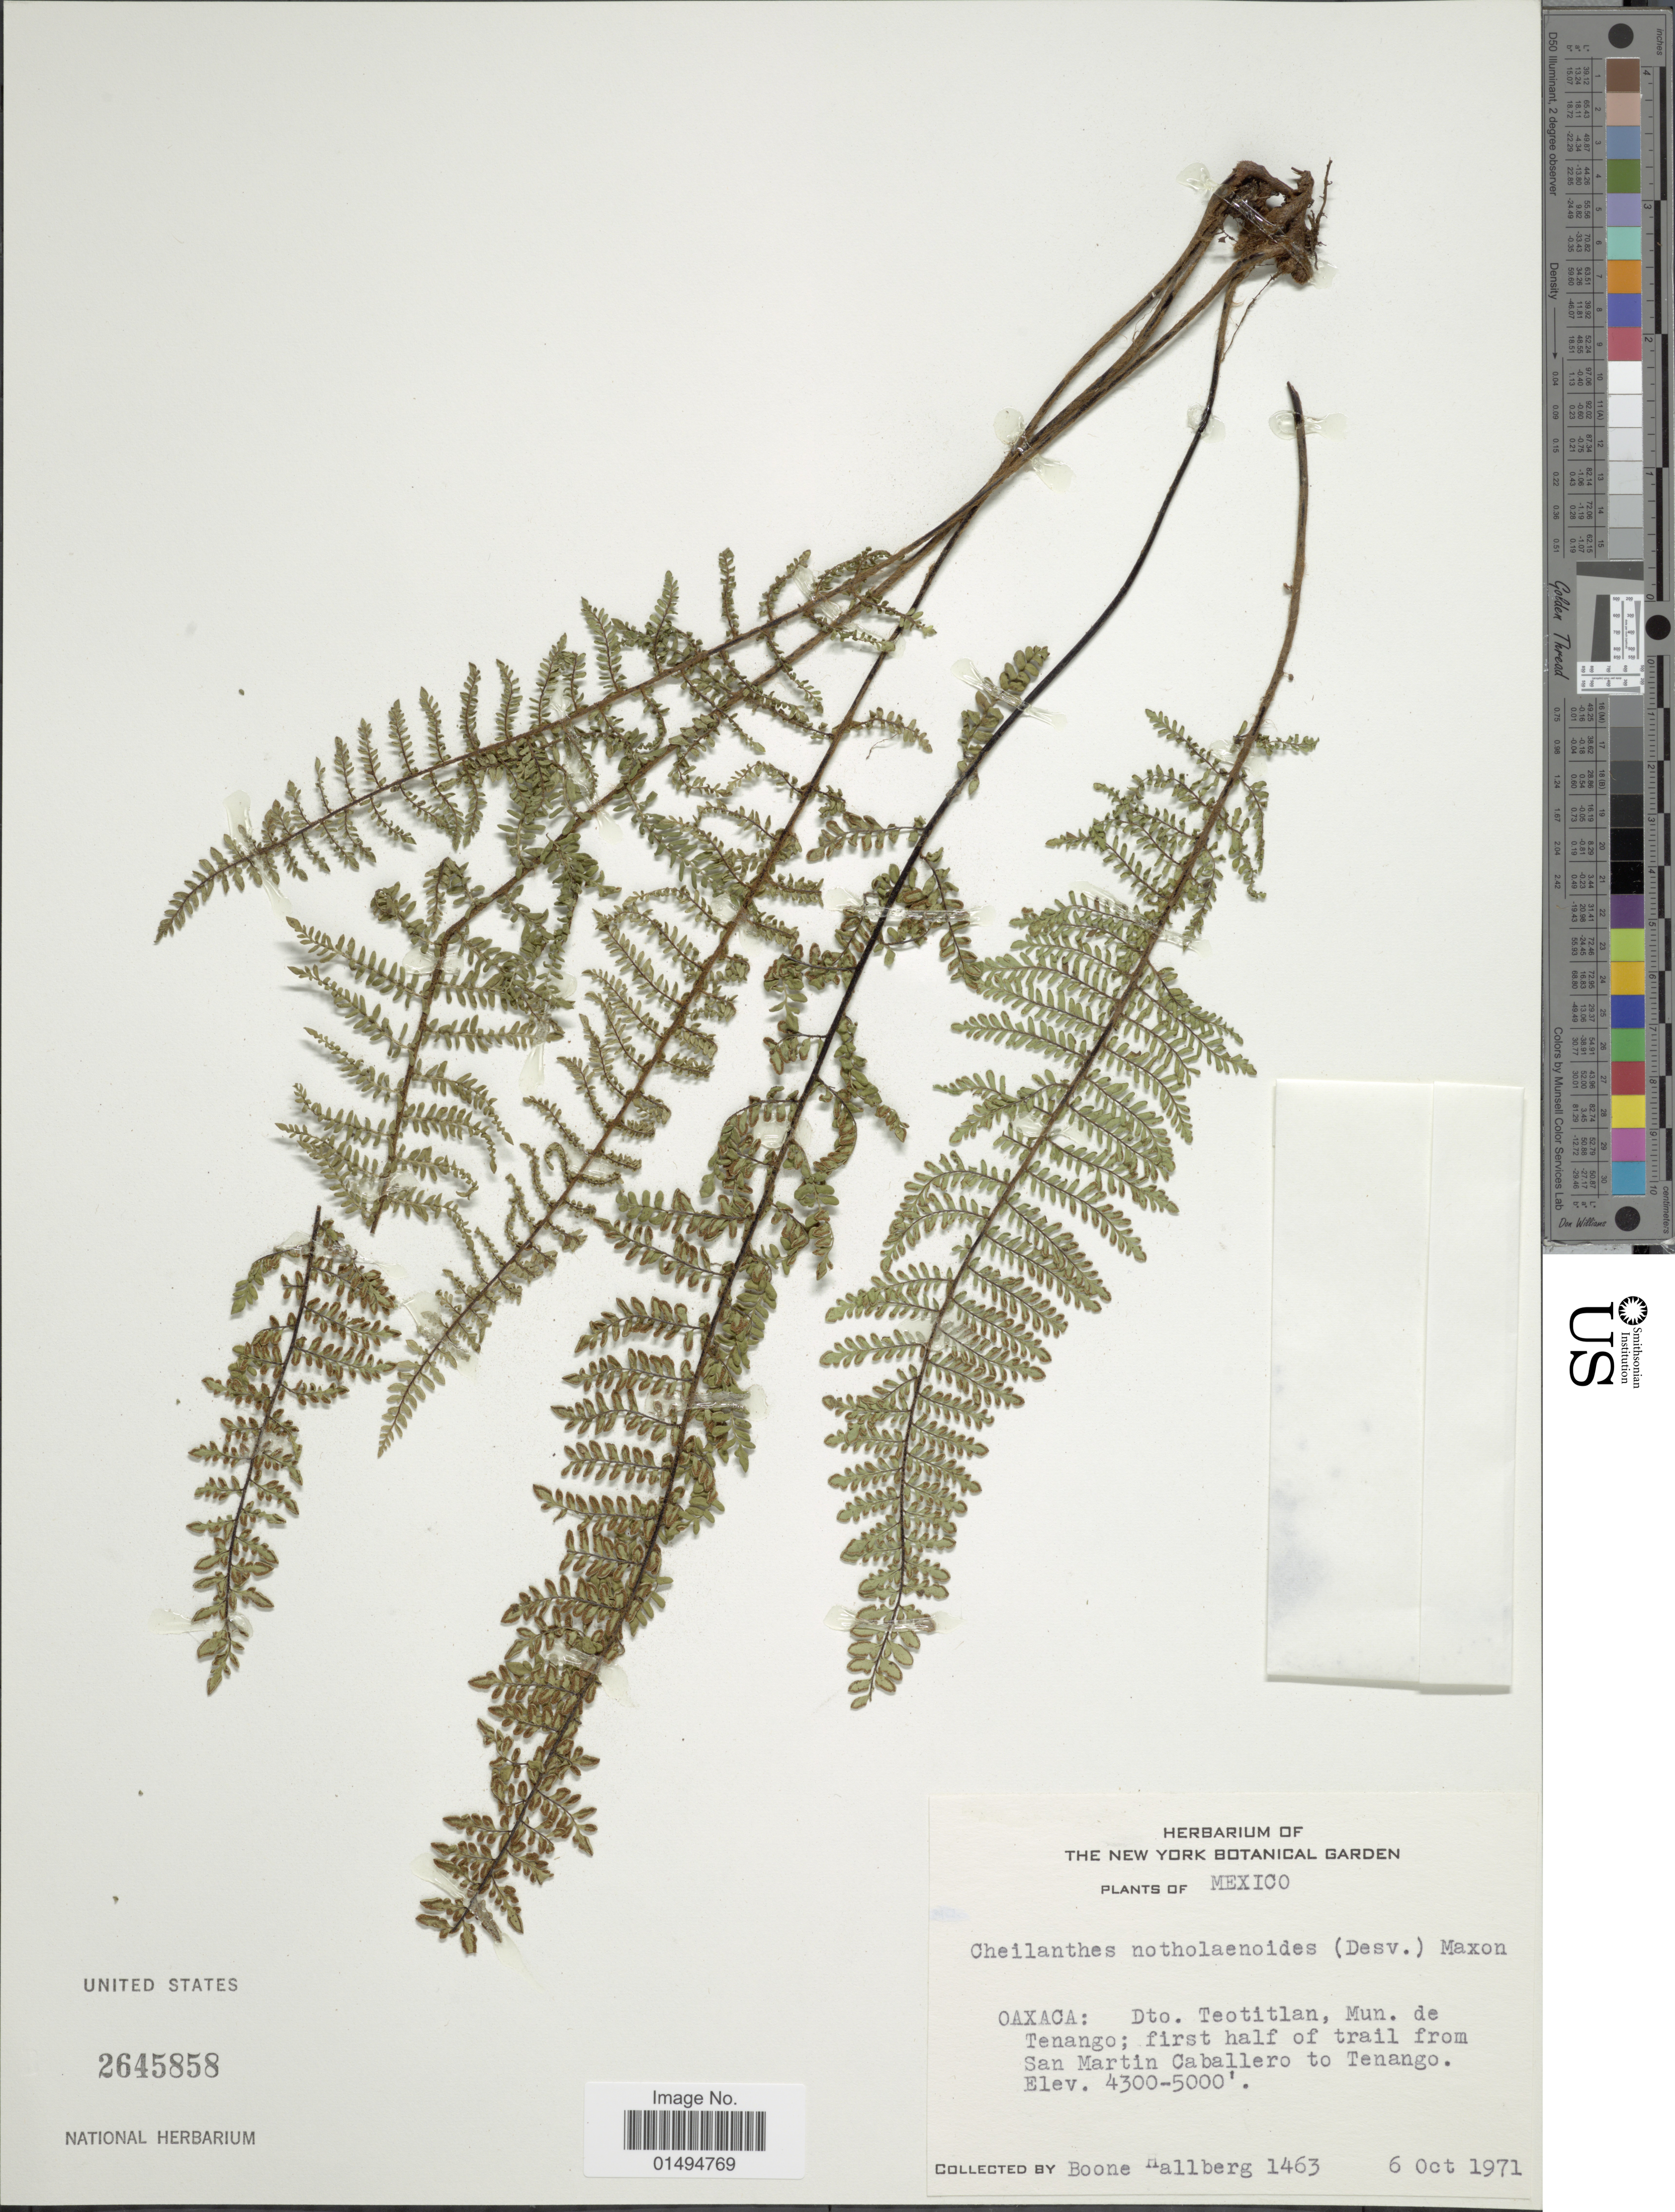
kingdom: Plantae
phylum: Tracheophyta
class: Polypodiopsida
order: Polypodiales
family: Pteridaceae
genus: Myriopteris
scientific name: Myriopteris notholaenoides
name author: (Desv.) Grusz & Windham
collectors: B. Hallberg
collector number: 1463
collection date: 1971-10-06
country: Mexico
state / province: Oaxaca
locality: Dto. Teotitlan, Mun. de Tenango; first half of trail from San Martin Caballero to Tenango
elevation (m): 1311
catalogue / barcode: US 2645858